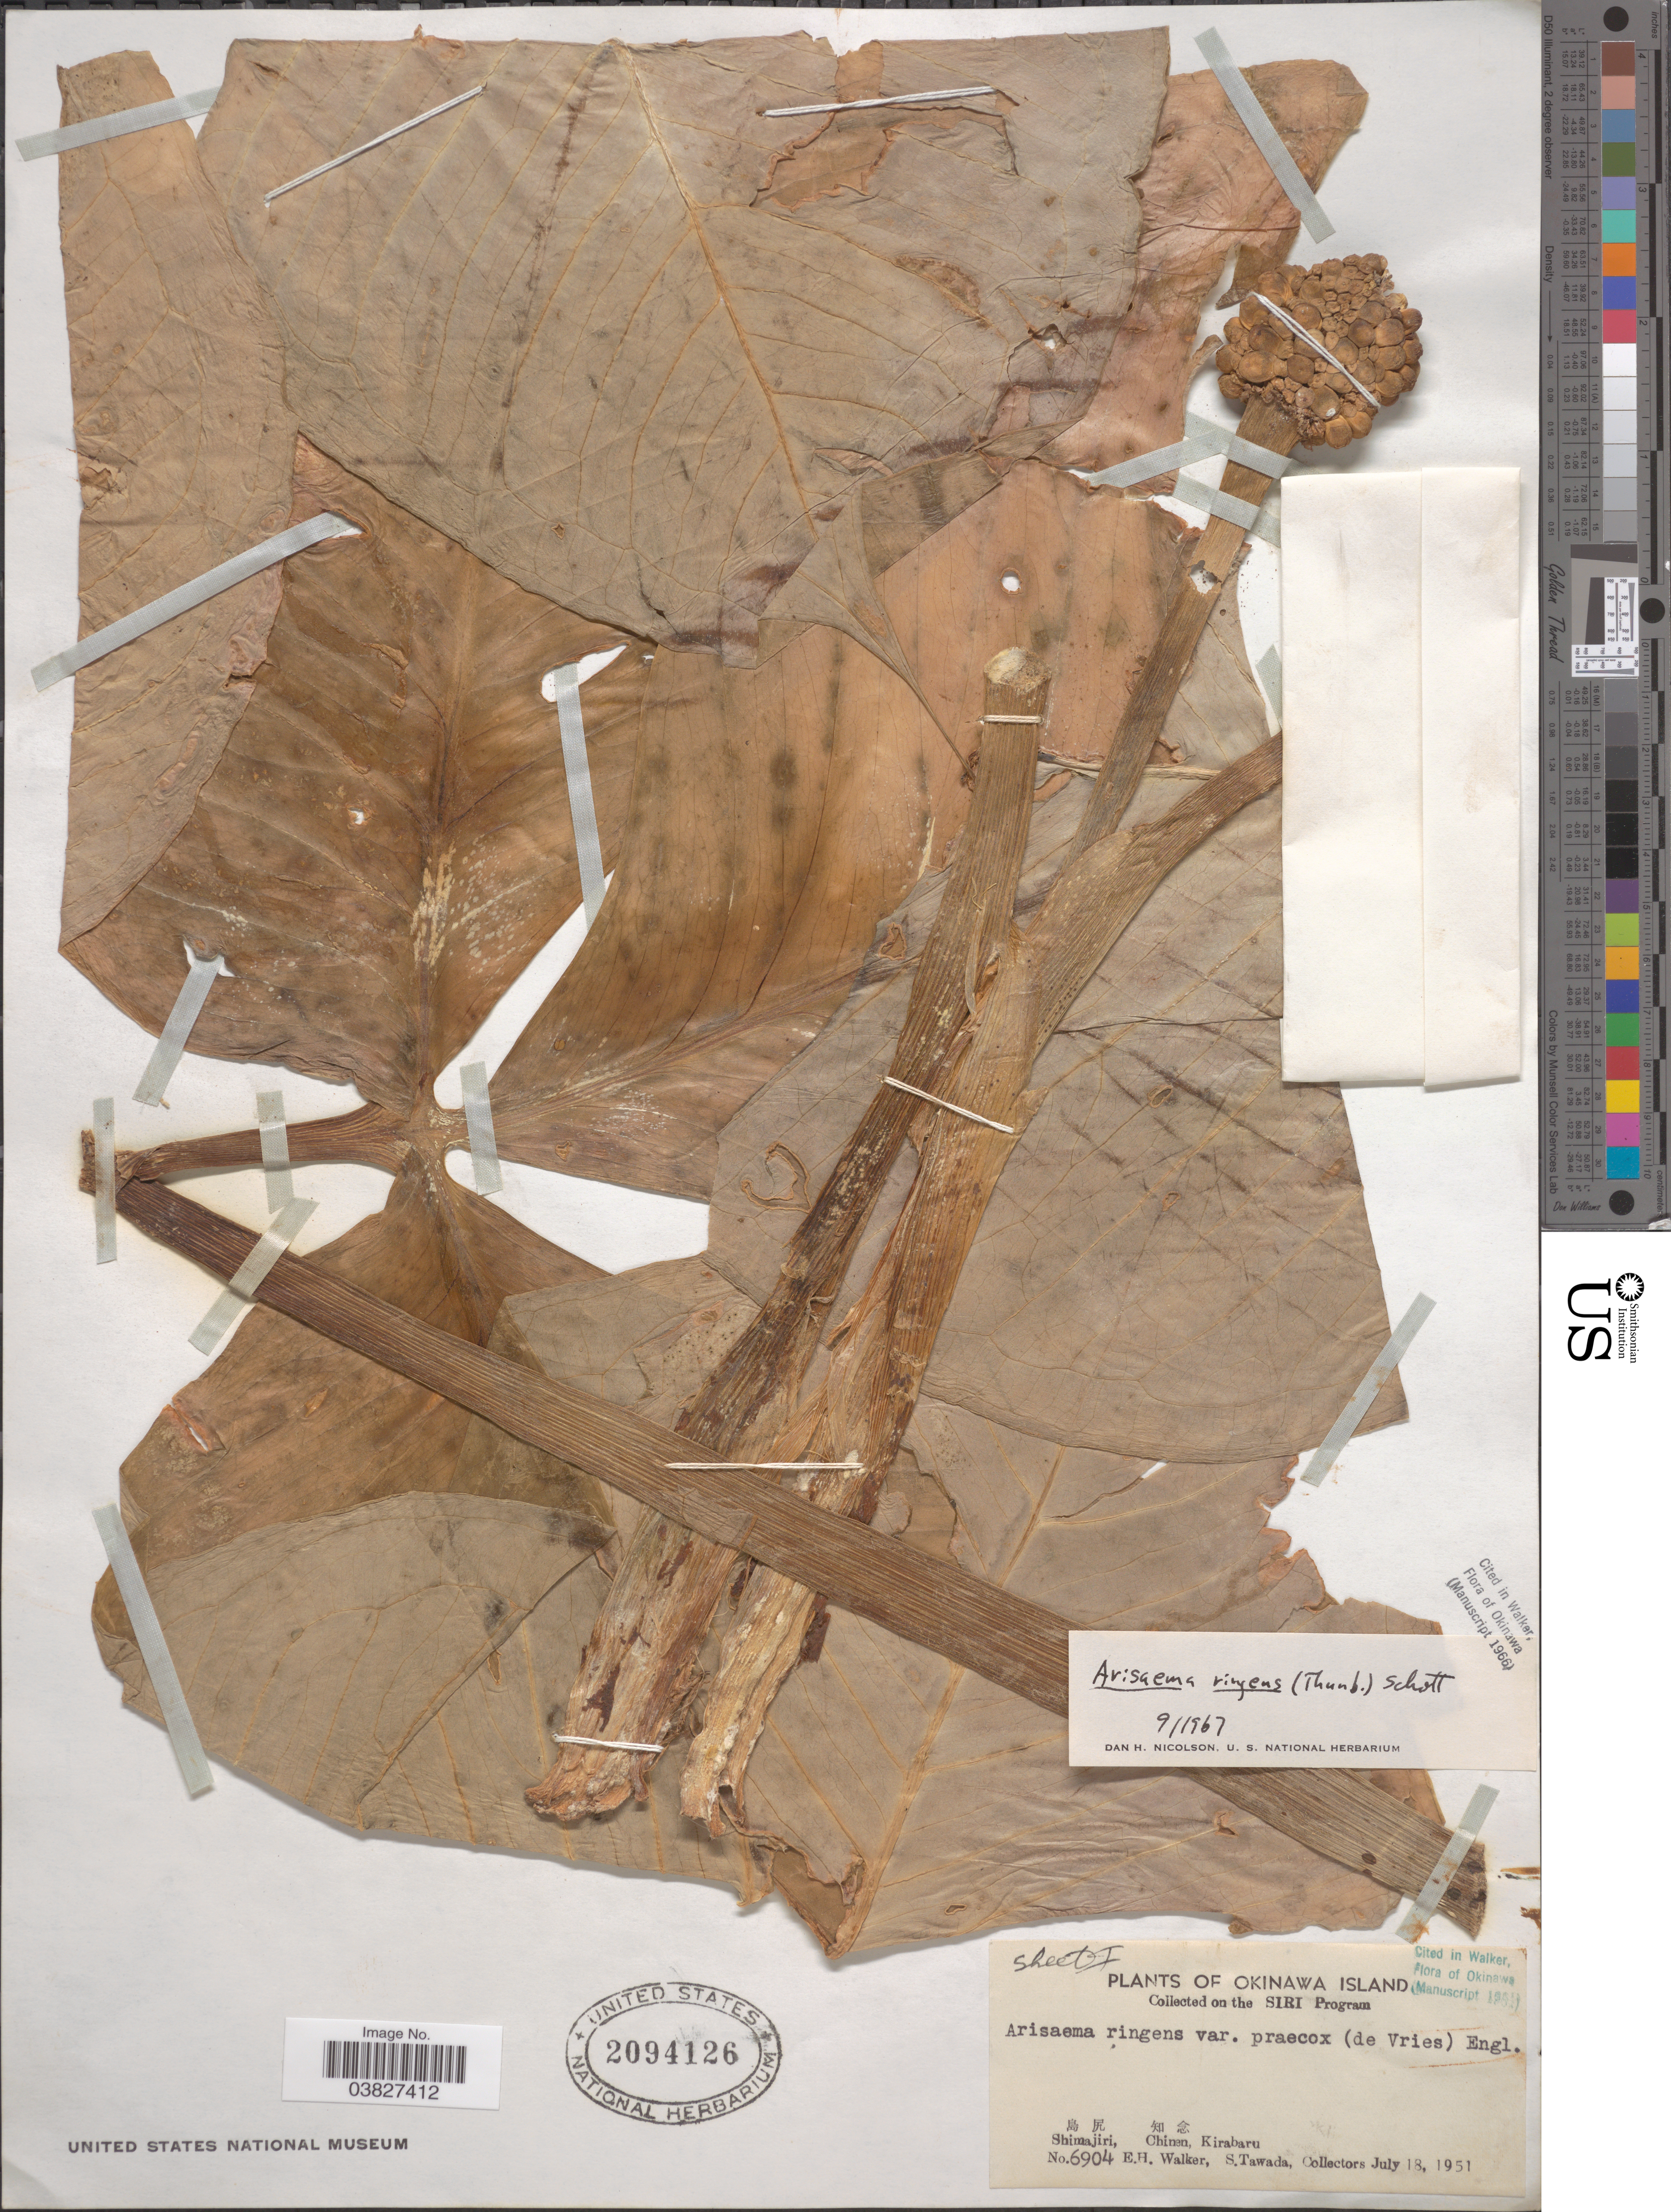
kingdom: Plantae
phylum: Tracheophyta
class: Liliopsida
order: Alismatales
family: Araceae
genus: Arisaema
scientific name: Arisaema ringens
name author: (Thunb.) Schott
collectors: E. H. Walker & S. Tawada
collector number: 6904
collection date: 1951-07-18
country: Japan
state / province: Okinawa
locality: Okinawa Island. Shimajiri, Chinen, Kirabaru.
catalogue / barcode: US 2094126